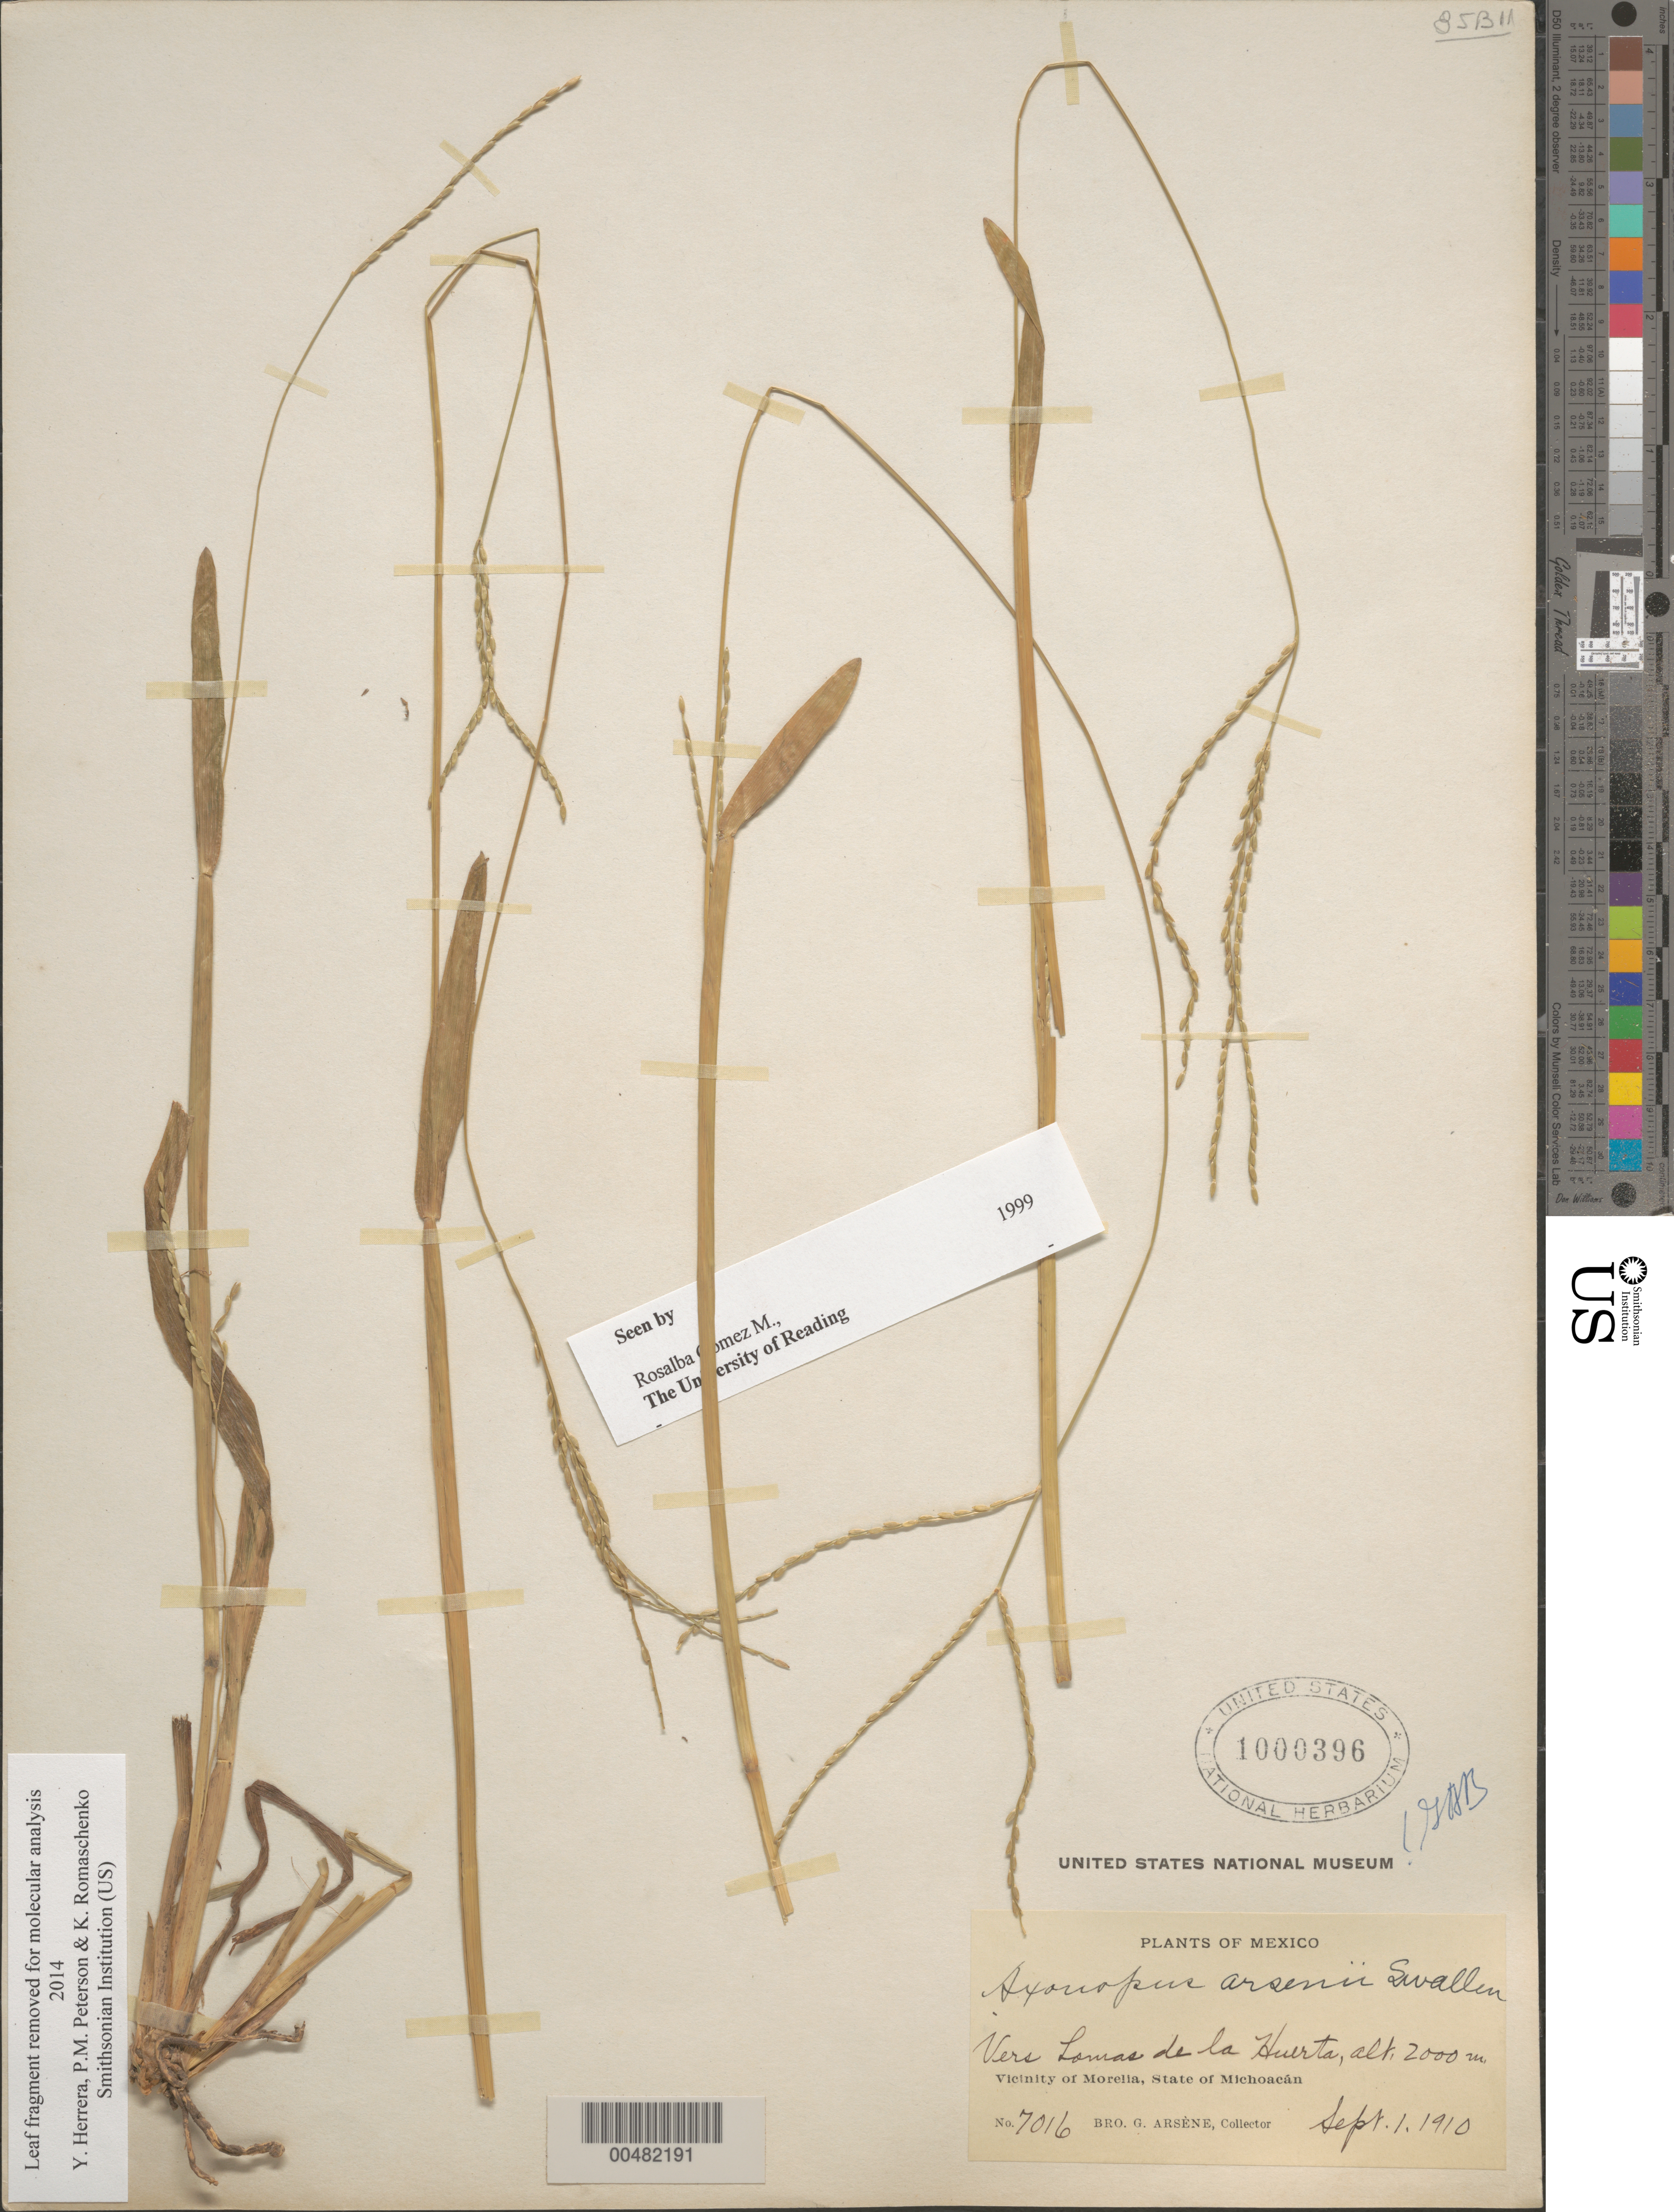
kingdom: Plantae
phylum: Tracheophyta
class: Liliopsida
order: Poales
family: Poaceae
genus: Axonopus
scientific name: Axonopus arsenei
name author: Swallen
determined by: Black, G. A.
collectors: Bro. G. Arsène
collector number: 7016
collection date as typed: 1 Sep 1910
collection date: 1910-09-01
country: Mexico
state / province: Michoacán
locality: Vicinity of Morelia, Vers Lomas de la Huerta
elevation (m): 2000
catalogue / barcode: US 1000396